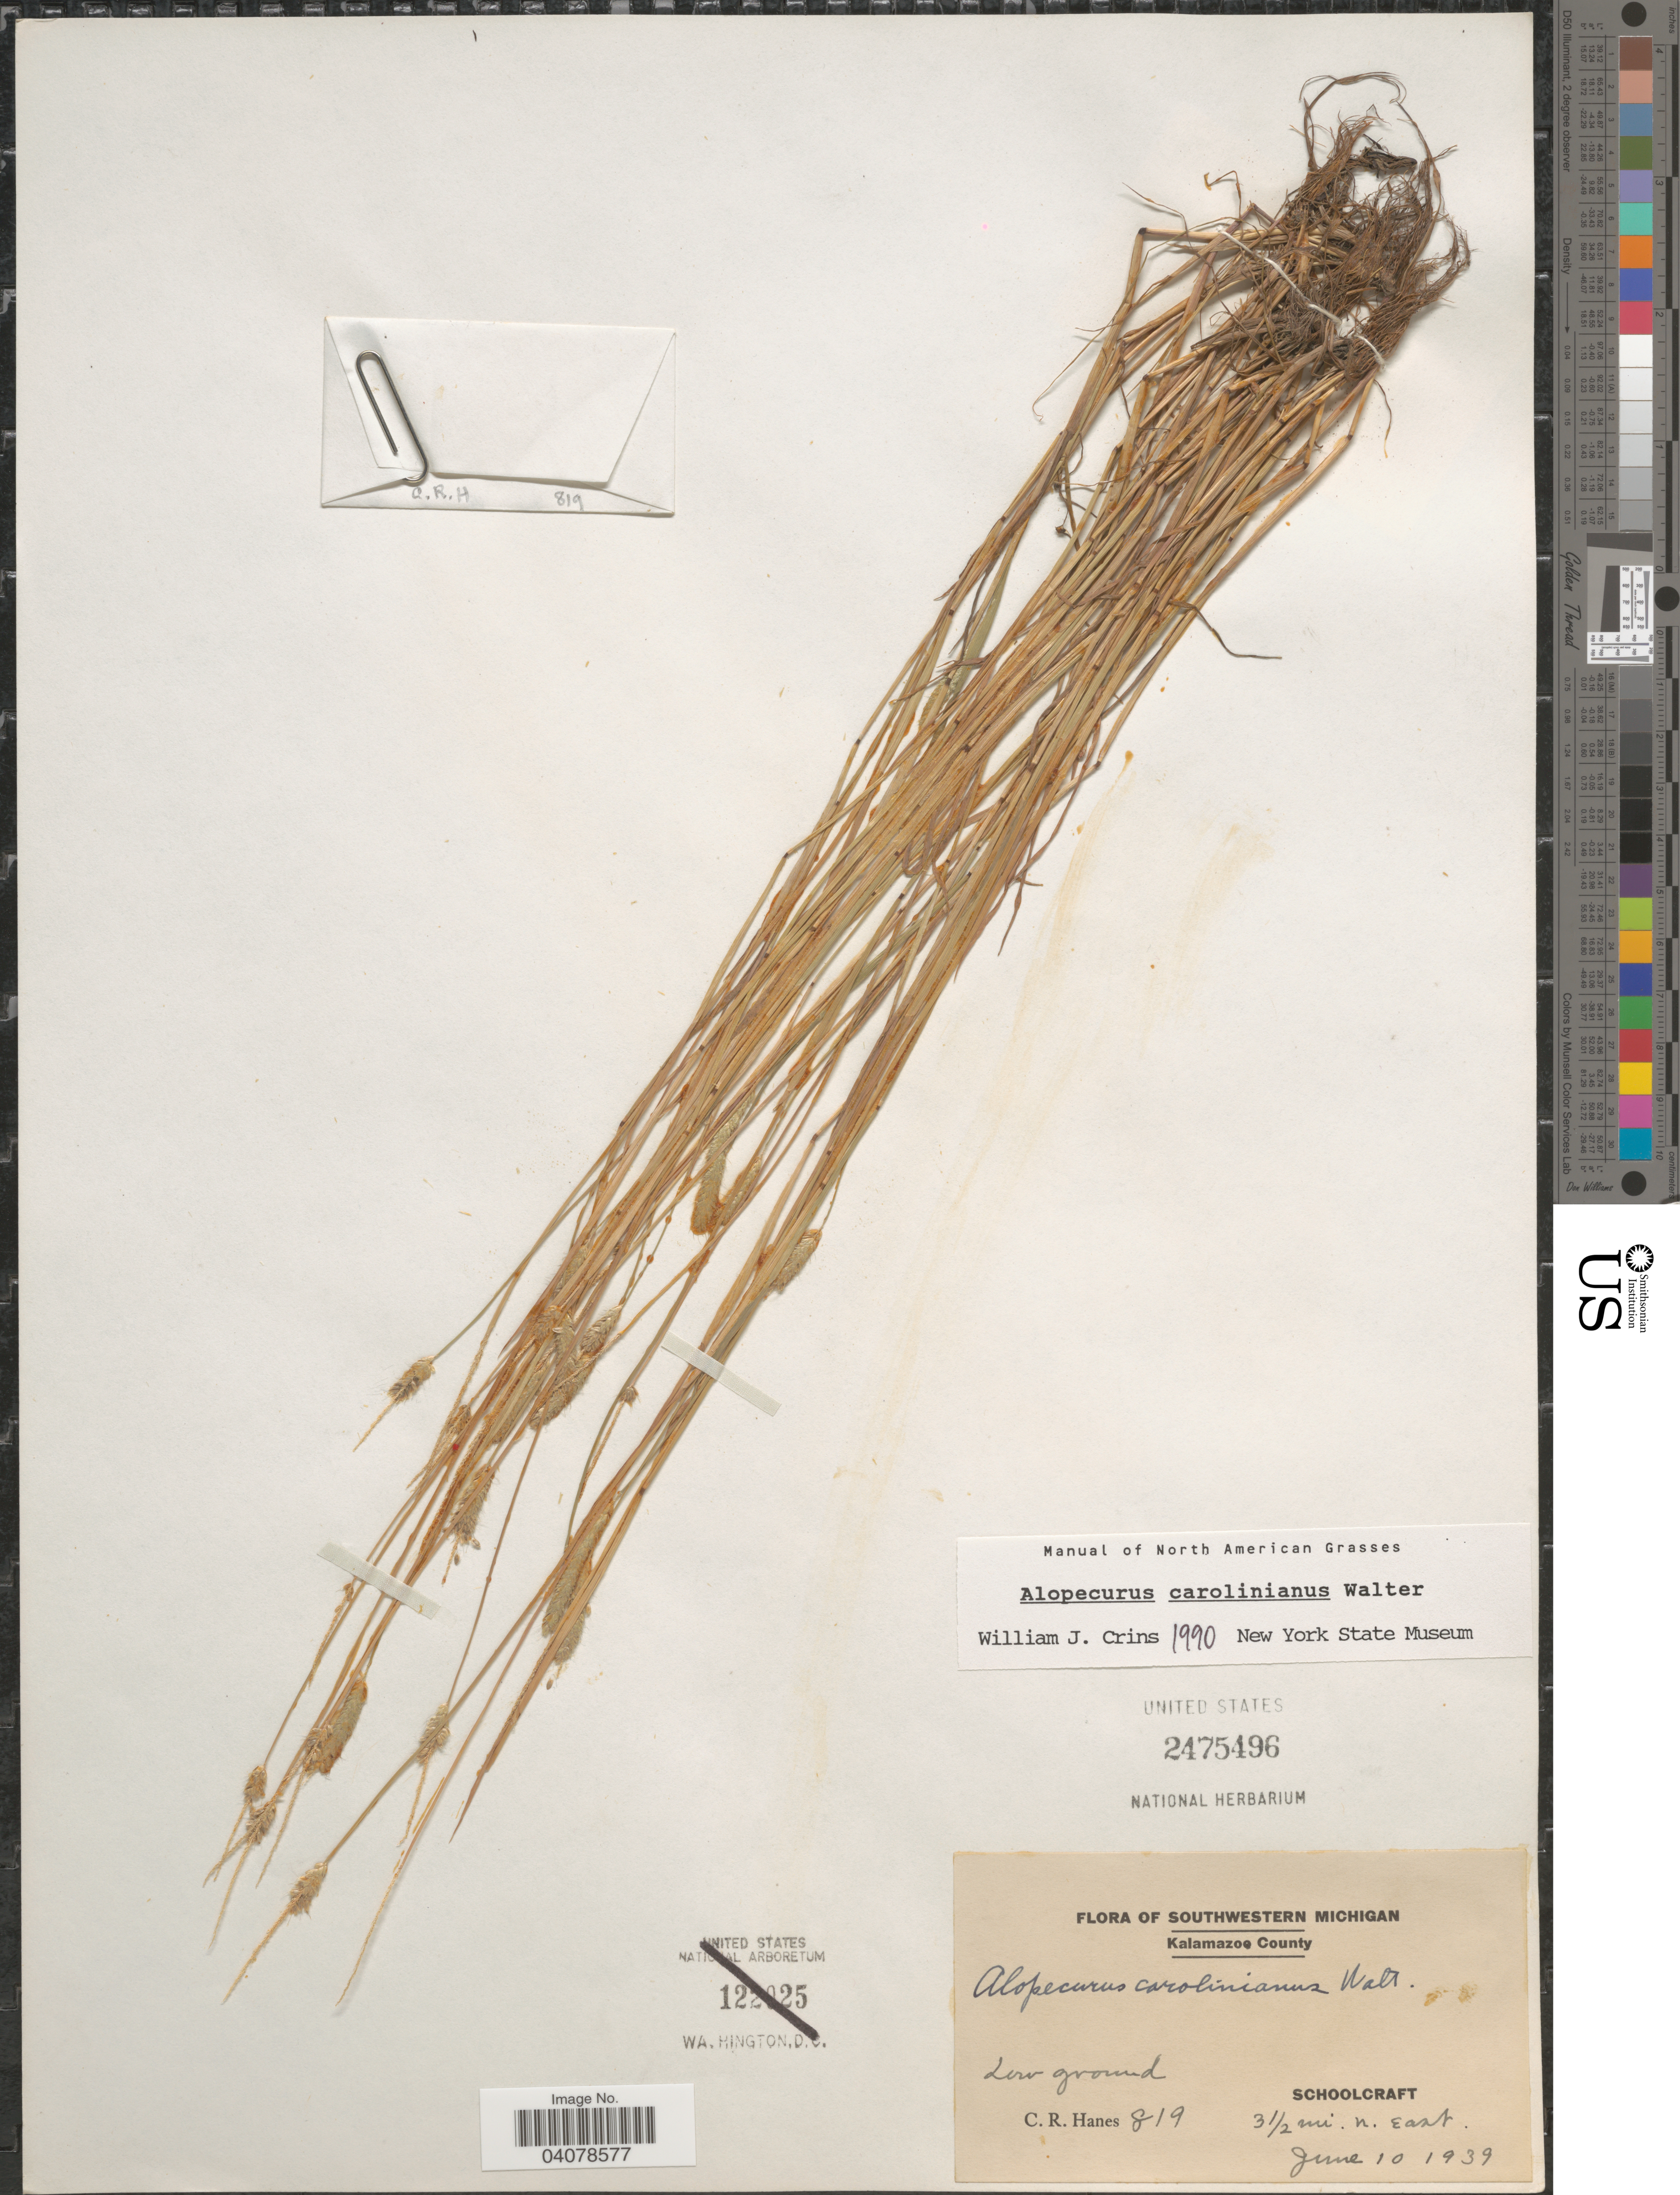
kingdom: Plantae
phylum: Tracheophyta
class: Liliopsida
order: Poales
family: Poaceae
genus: Alopecurus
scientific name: Alopecurus carolinianus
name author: Walter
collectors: C. Hanes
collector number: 819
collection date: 1939-06-10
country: United States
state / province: Michigan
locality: Southwestern Michigan. Schoolcraft. 3 1/2 mi. n. East. Kalamazoo County.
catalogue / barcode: US 2475496